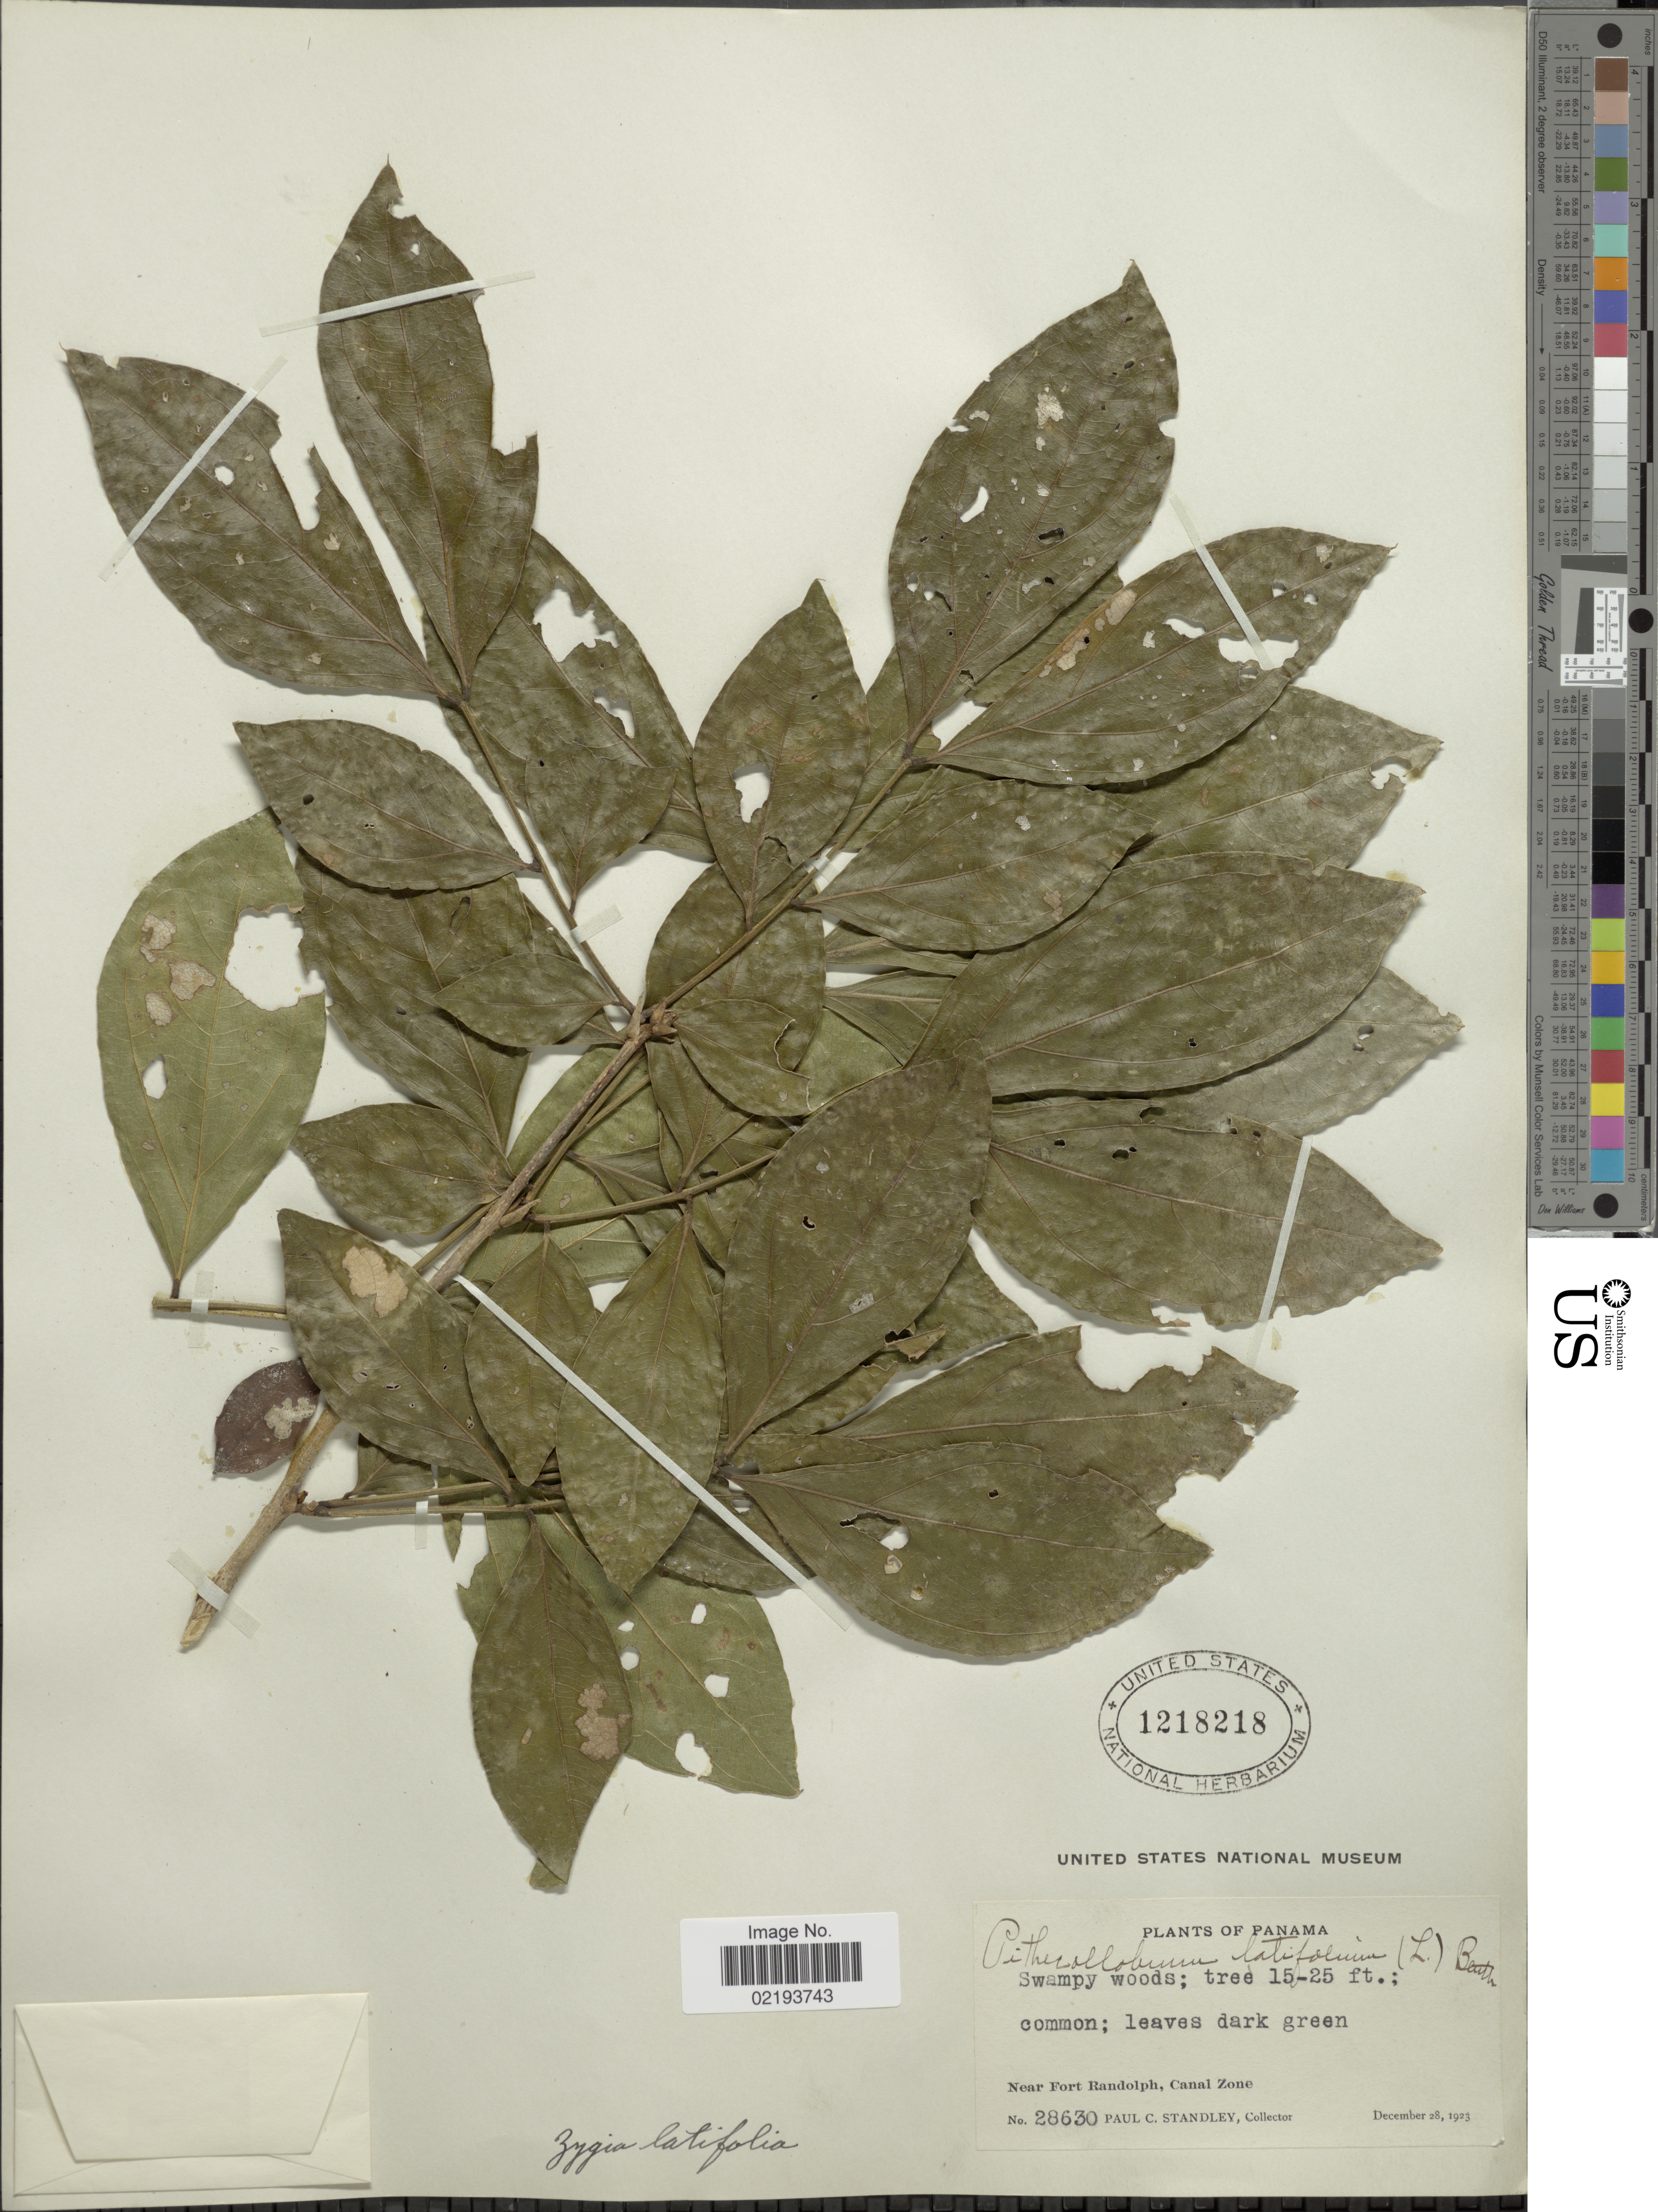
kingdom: Plantae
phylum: Tracheophyta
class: Magnoliopsida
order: Fabales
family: Fabaceae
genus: Zygia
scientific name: Zygia latifolia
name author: (L.) Fawc. & Rendle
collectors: P. C. Standley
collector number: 2860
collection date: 1923-12-28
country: Panama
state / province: Colón / Panamá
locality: Near Fort Randolph, Canal Zone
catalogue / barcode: US 1218218